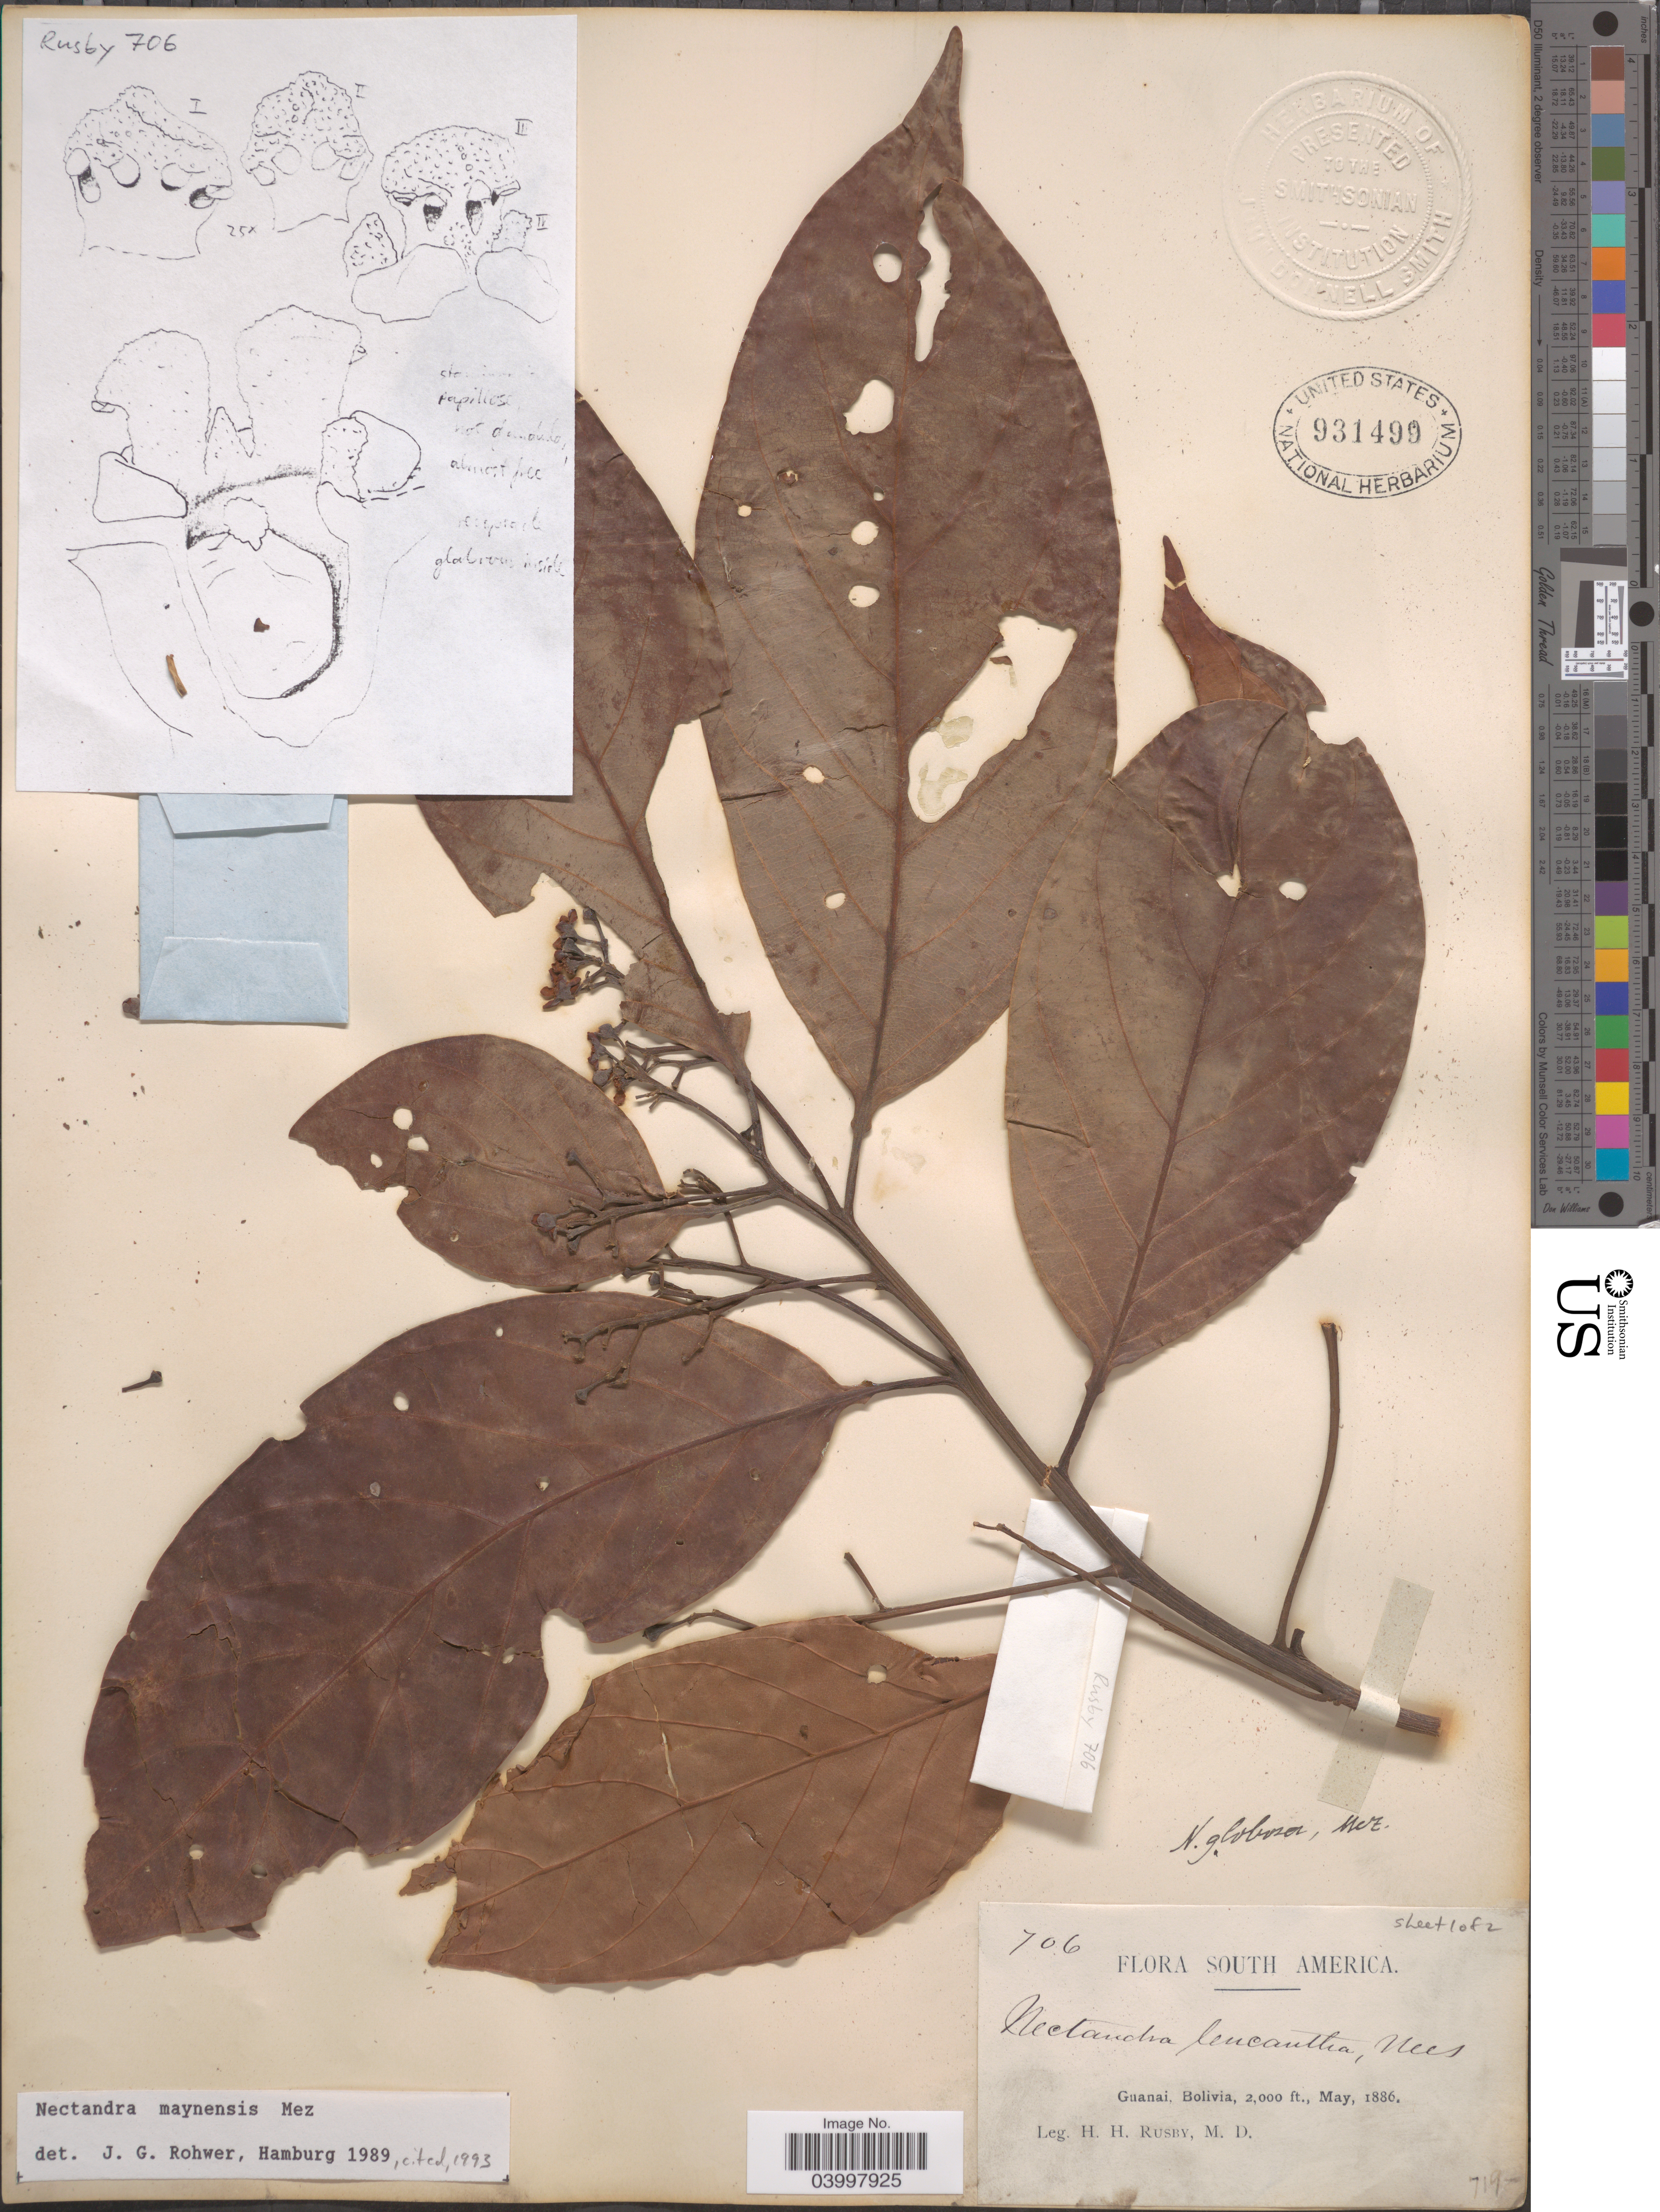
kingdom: Plantae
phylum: Tracheophyta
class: Magnoliopsida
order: Laurales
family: Lauraceae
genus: Nectandra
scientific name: Nectandra maynensis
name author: Mez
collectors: H. H. Rusby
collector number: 706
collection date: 1886-05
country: Bolivia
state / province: La Páz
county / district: Larecaja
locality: Guanay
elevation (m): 610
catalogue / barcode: US 931499